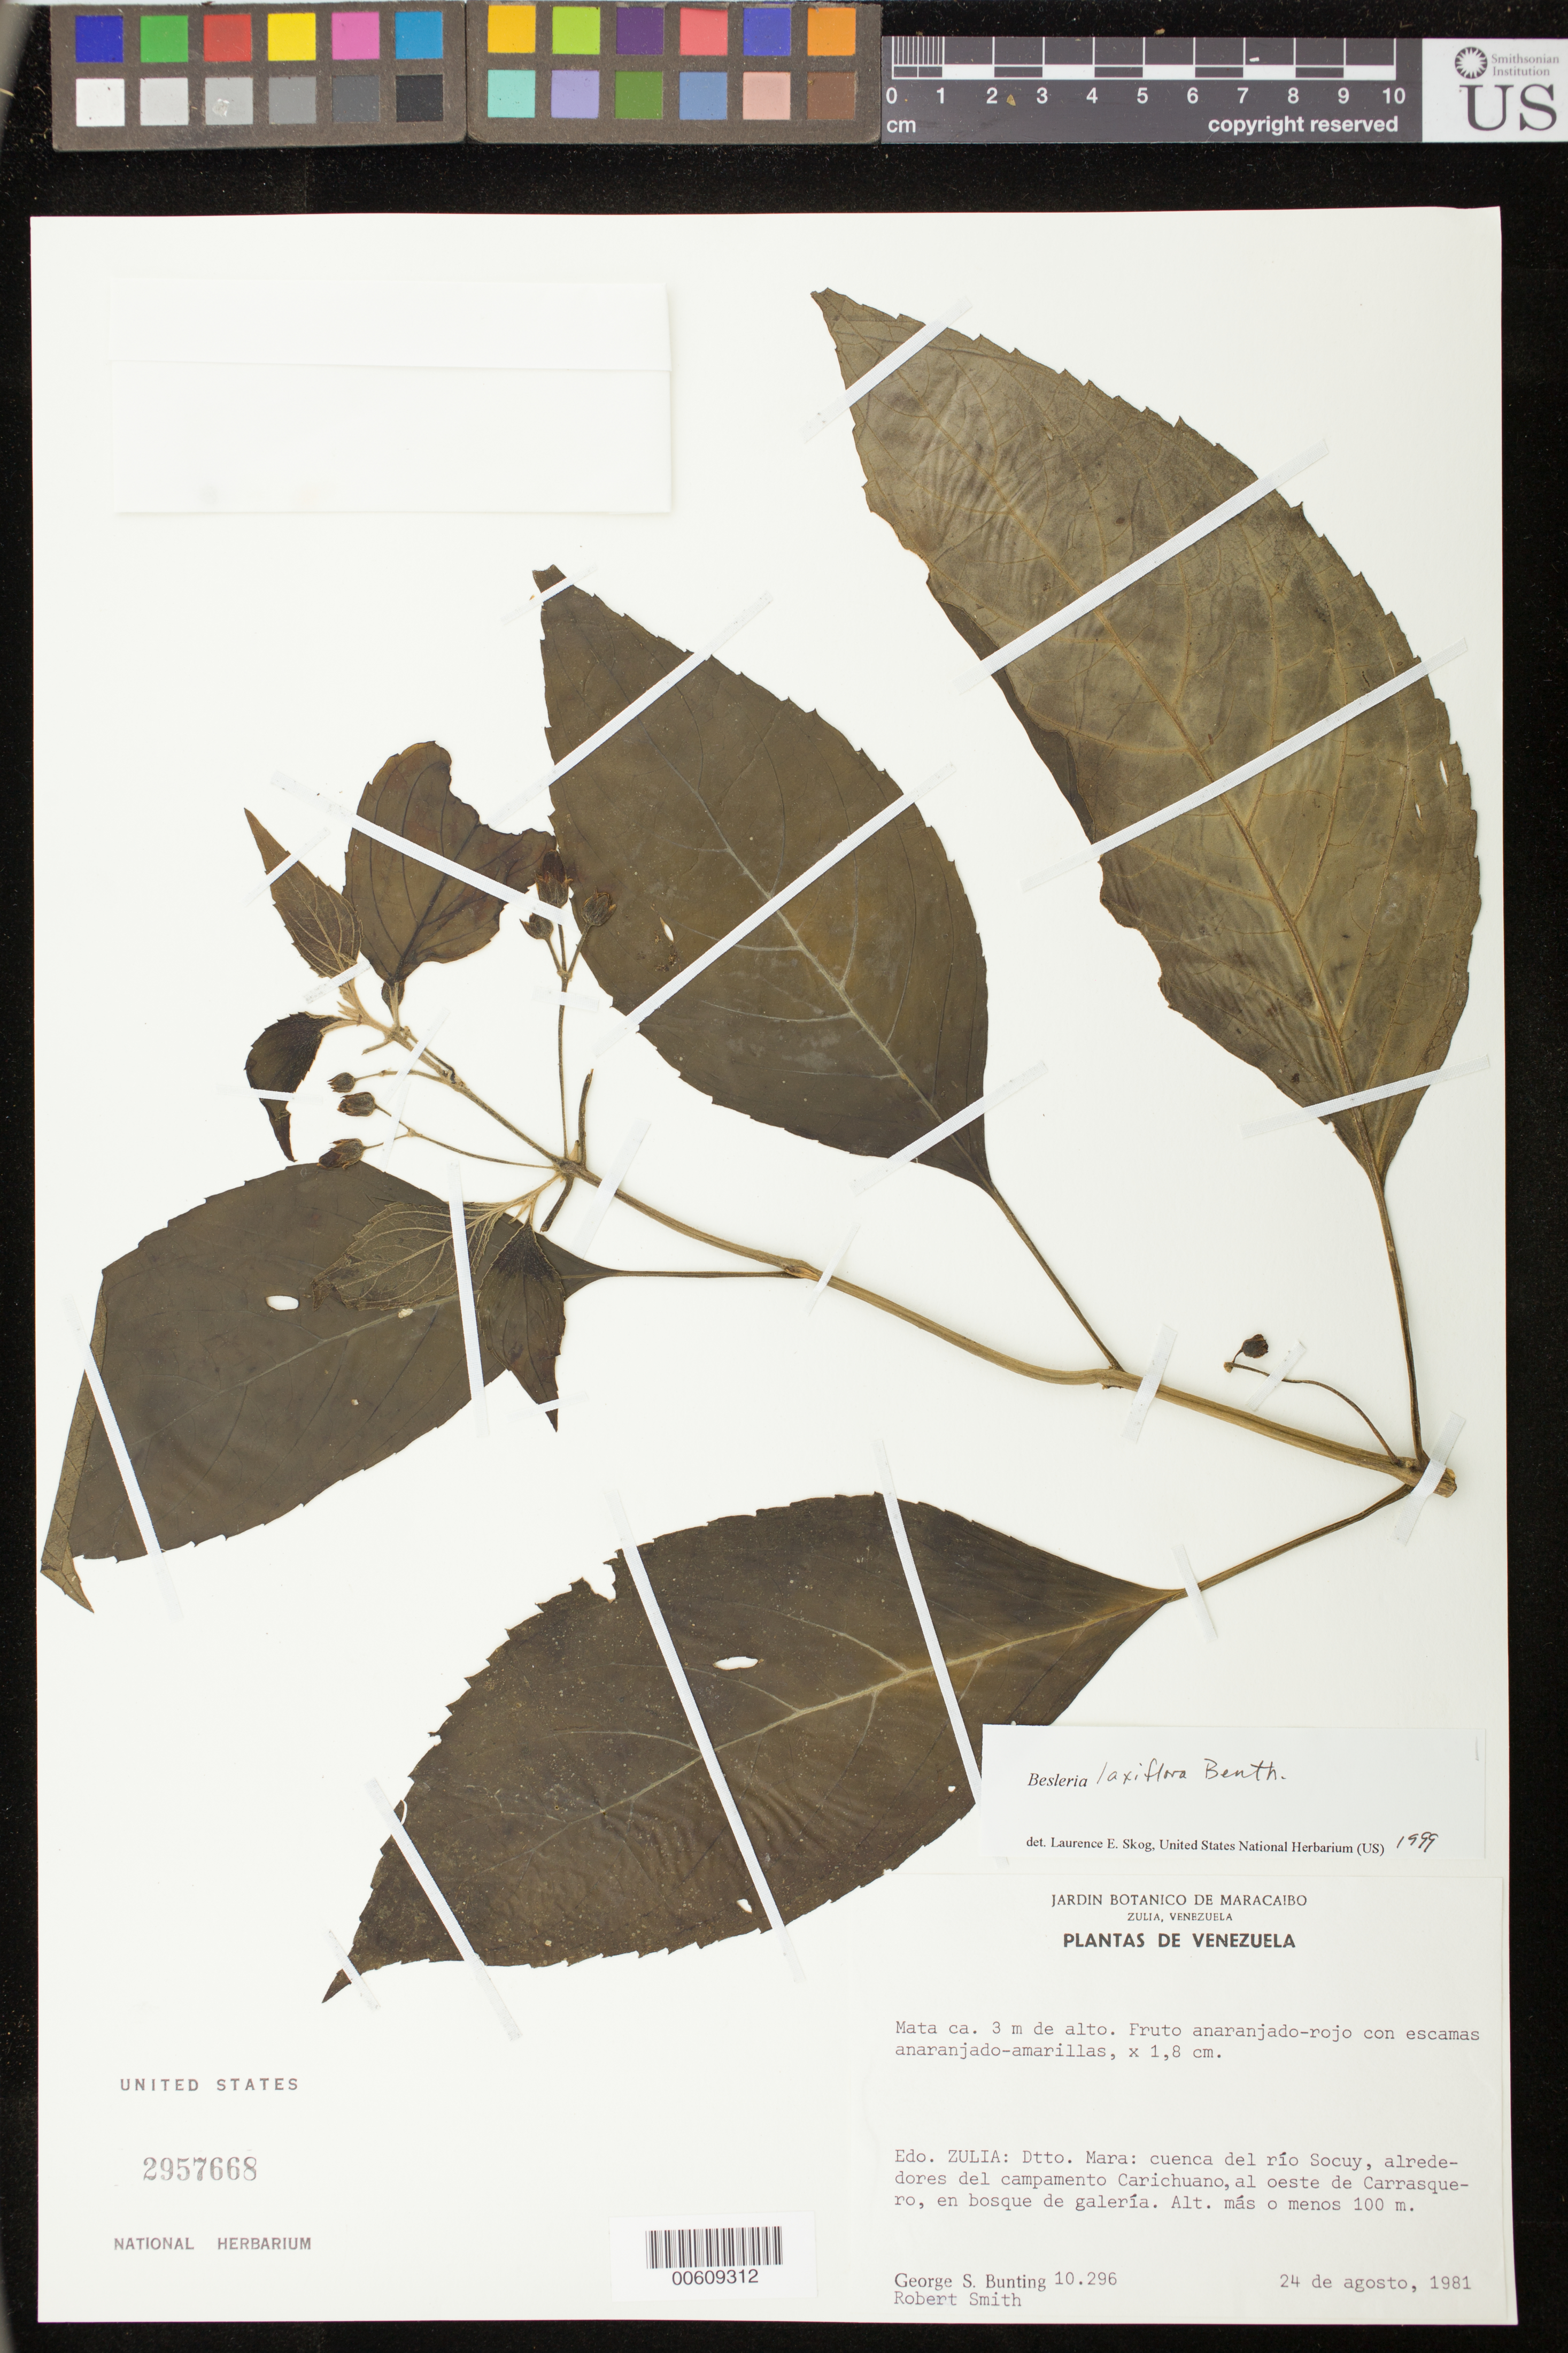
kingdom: Plantae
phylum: Tracheophyta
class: Magnoliopsida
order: Lamiales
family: Gesneriaceae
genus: Besleria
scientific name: Besleria laxiflora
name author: Benth.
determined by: Skog, Laurence E.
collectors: G. S. Bunting & R. Smith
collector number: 10296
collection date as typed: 24 Aug 1981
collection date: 1981-08-24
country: Venezuela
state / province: Zulia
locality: Dtto. Mara: cuenca del río Socuy, alrededores del campamento Carichuano, al W de Carrasquero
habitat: En bosque de galería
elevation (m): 100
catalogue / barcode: US 2957668